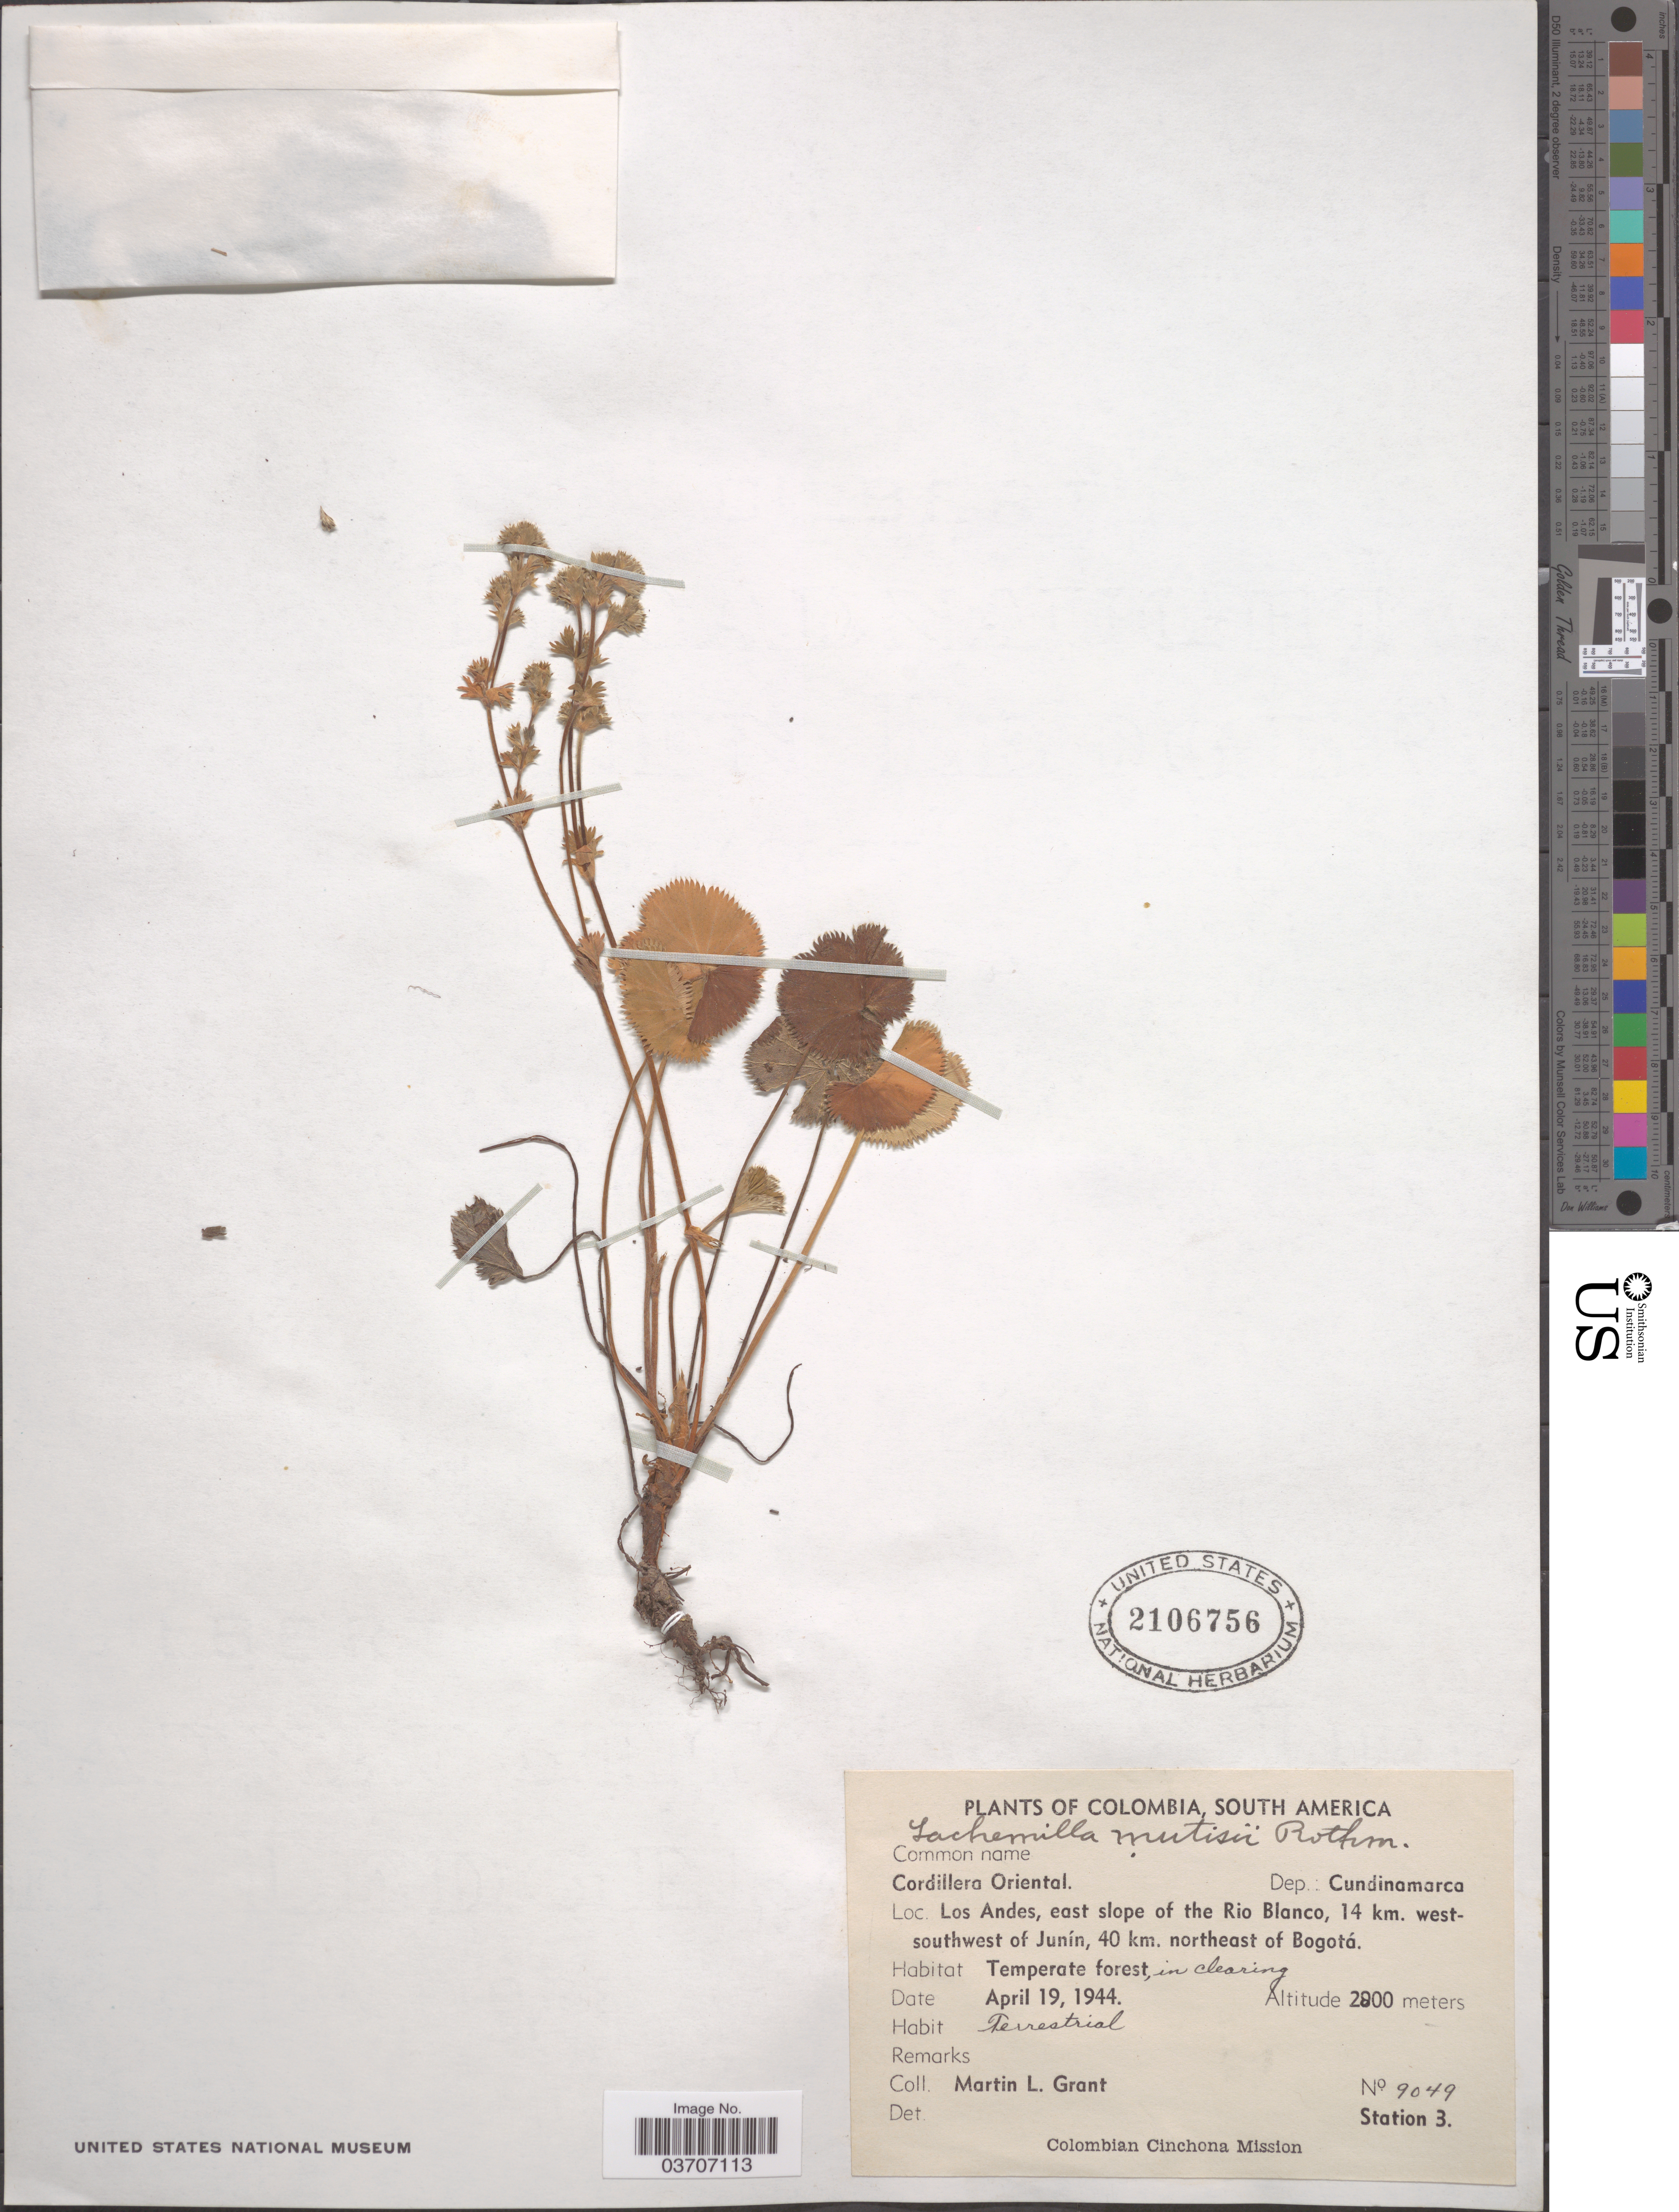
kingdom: Plantae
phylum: Tracheophyta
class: Magnoliopsida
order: Rosales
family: Rosaceae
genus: Lachemilla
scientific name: Lachemilla mutisii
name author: Rothm.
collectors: M. L. Grant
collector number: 9049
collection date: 1944-04-19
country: Colombia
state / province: Cundinamarca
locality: Cordillera Oriental. Los Andes, east slope of the Rio Blanco, 14 km. west-southwest of Junín, 40 km. northeast of Bogotá.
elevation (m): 2000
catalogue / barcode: US 2106756